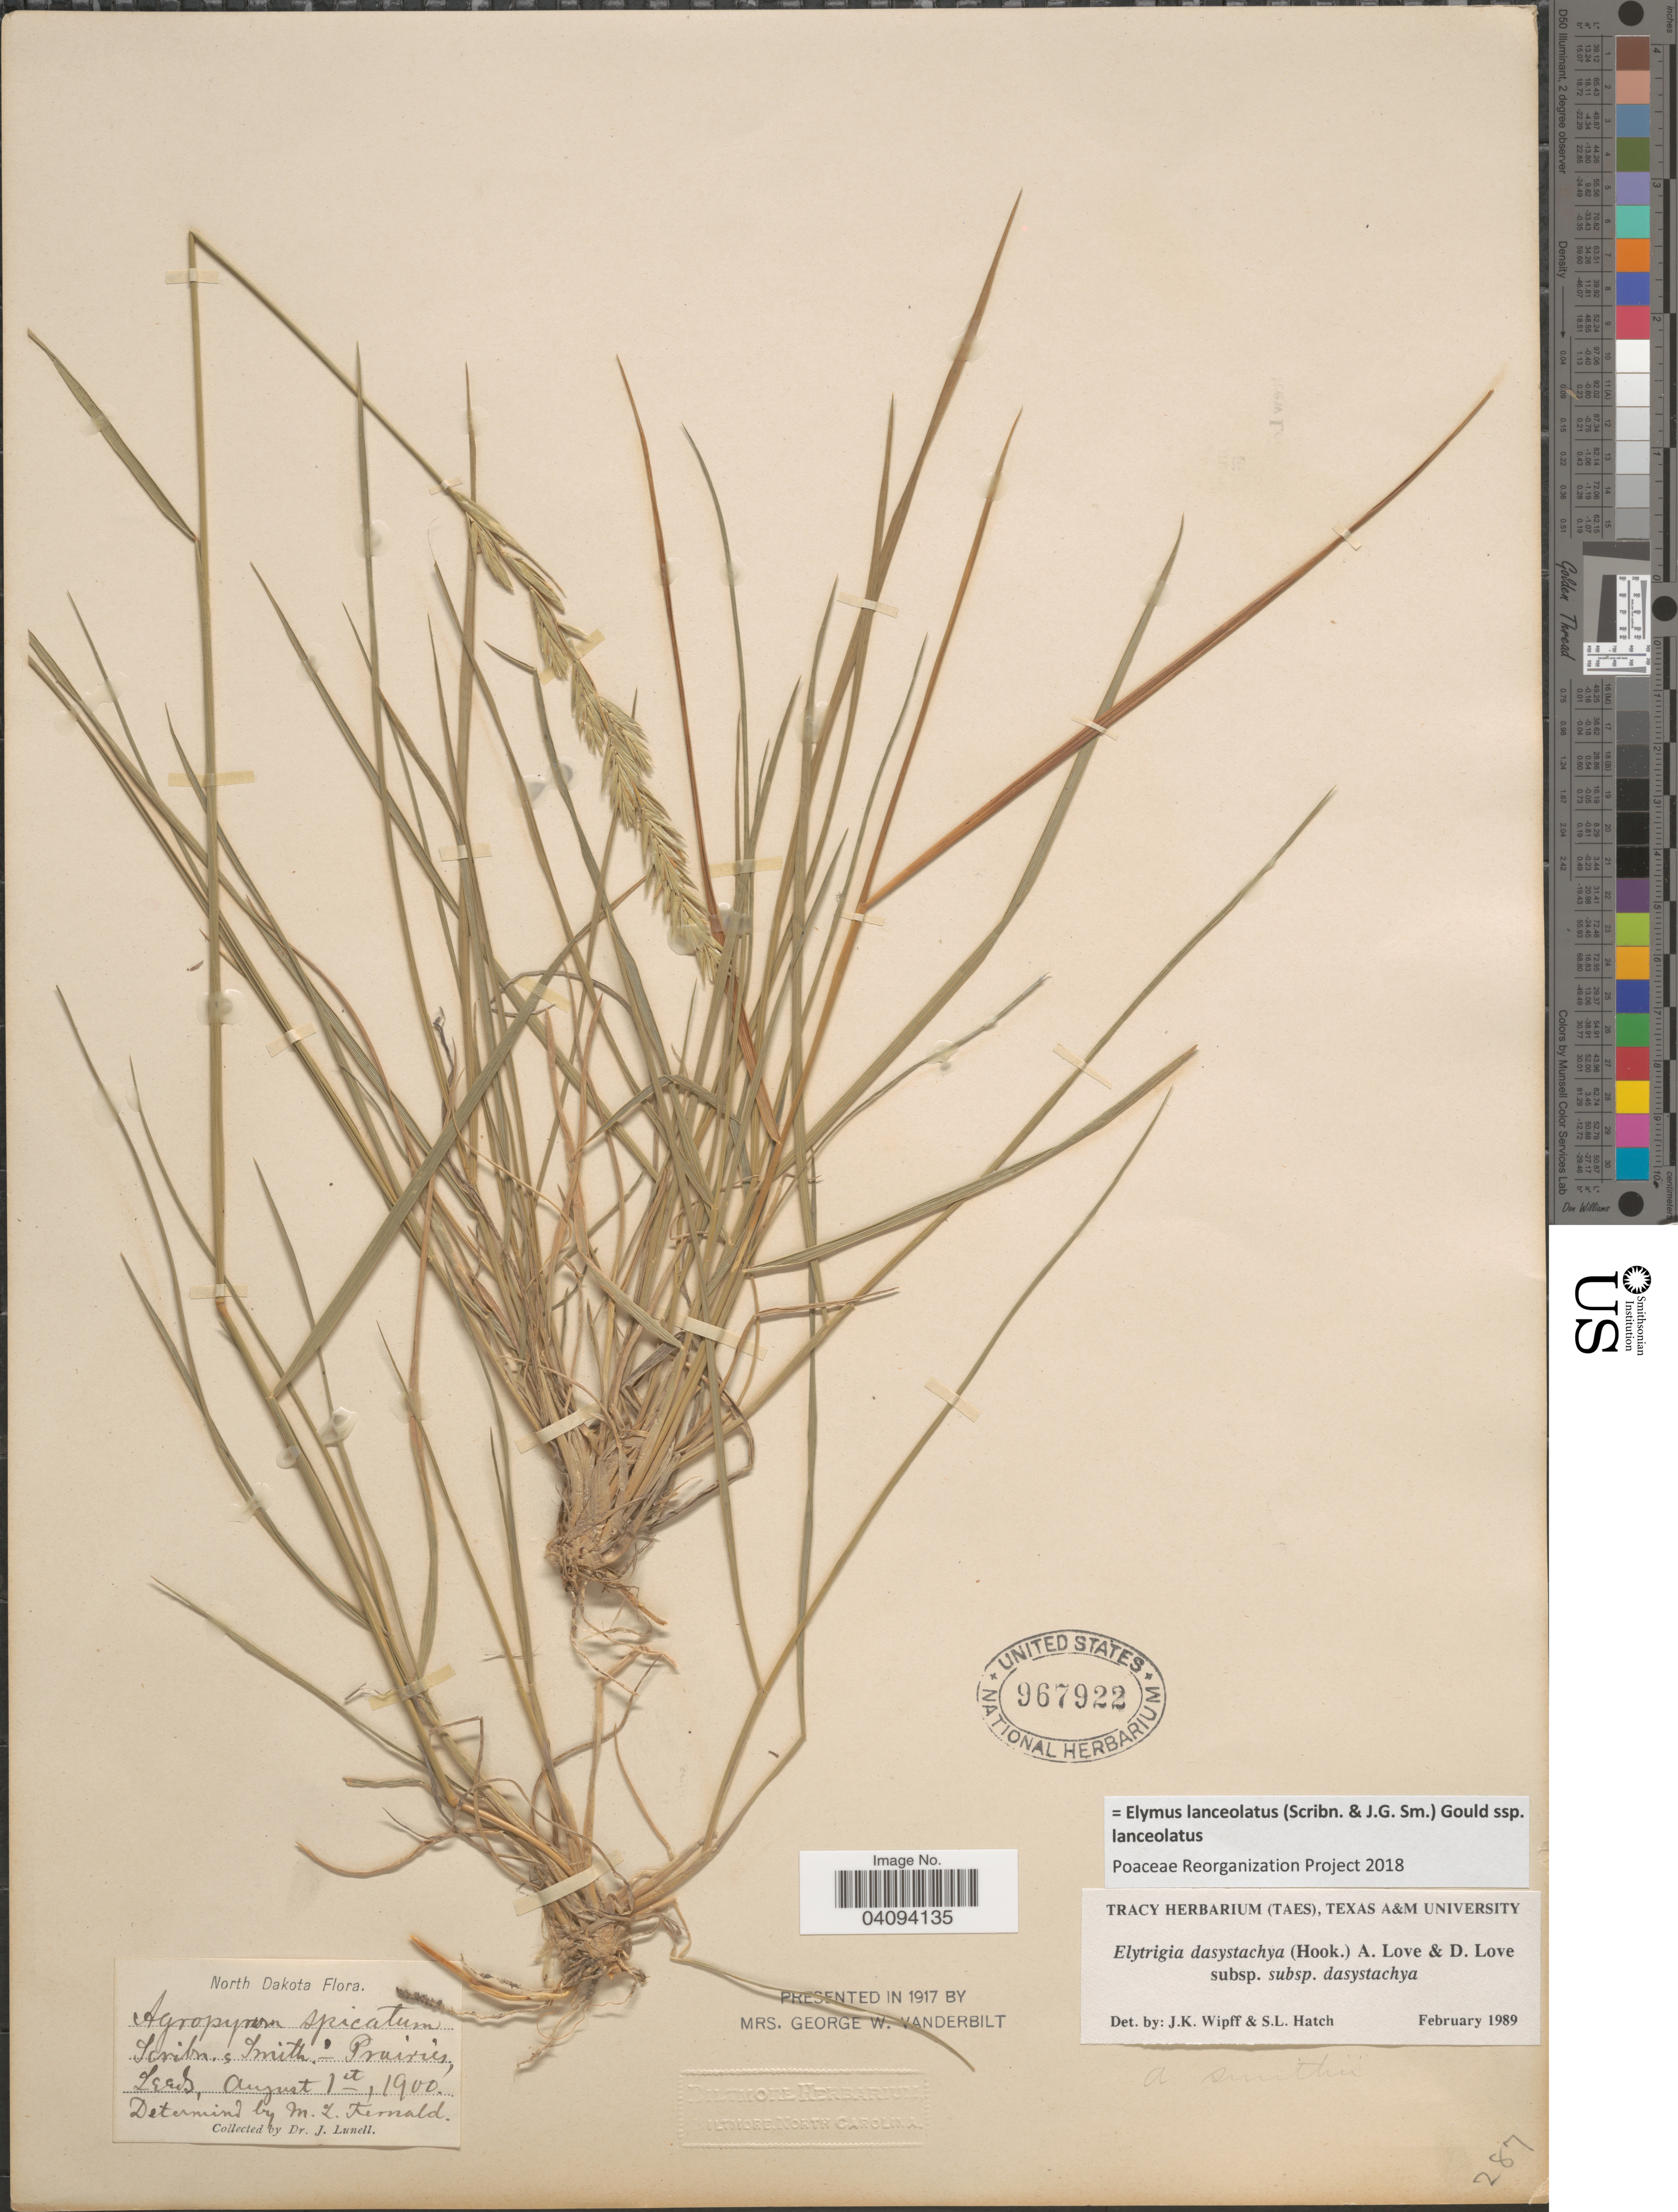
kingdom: Plantae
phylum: Tracheophyta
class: Liliopsida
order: Poales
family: Poaceae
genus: Elymus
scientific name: Elymus lanceolatus subsp. lanceolatus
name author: (Scribn. & J.G. Sm.) Gould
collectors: J. Lunell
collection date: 1900-08-01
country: United States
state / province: North Dakota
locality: Prairies, Leeds.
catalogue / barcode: US 967922